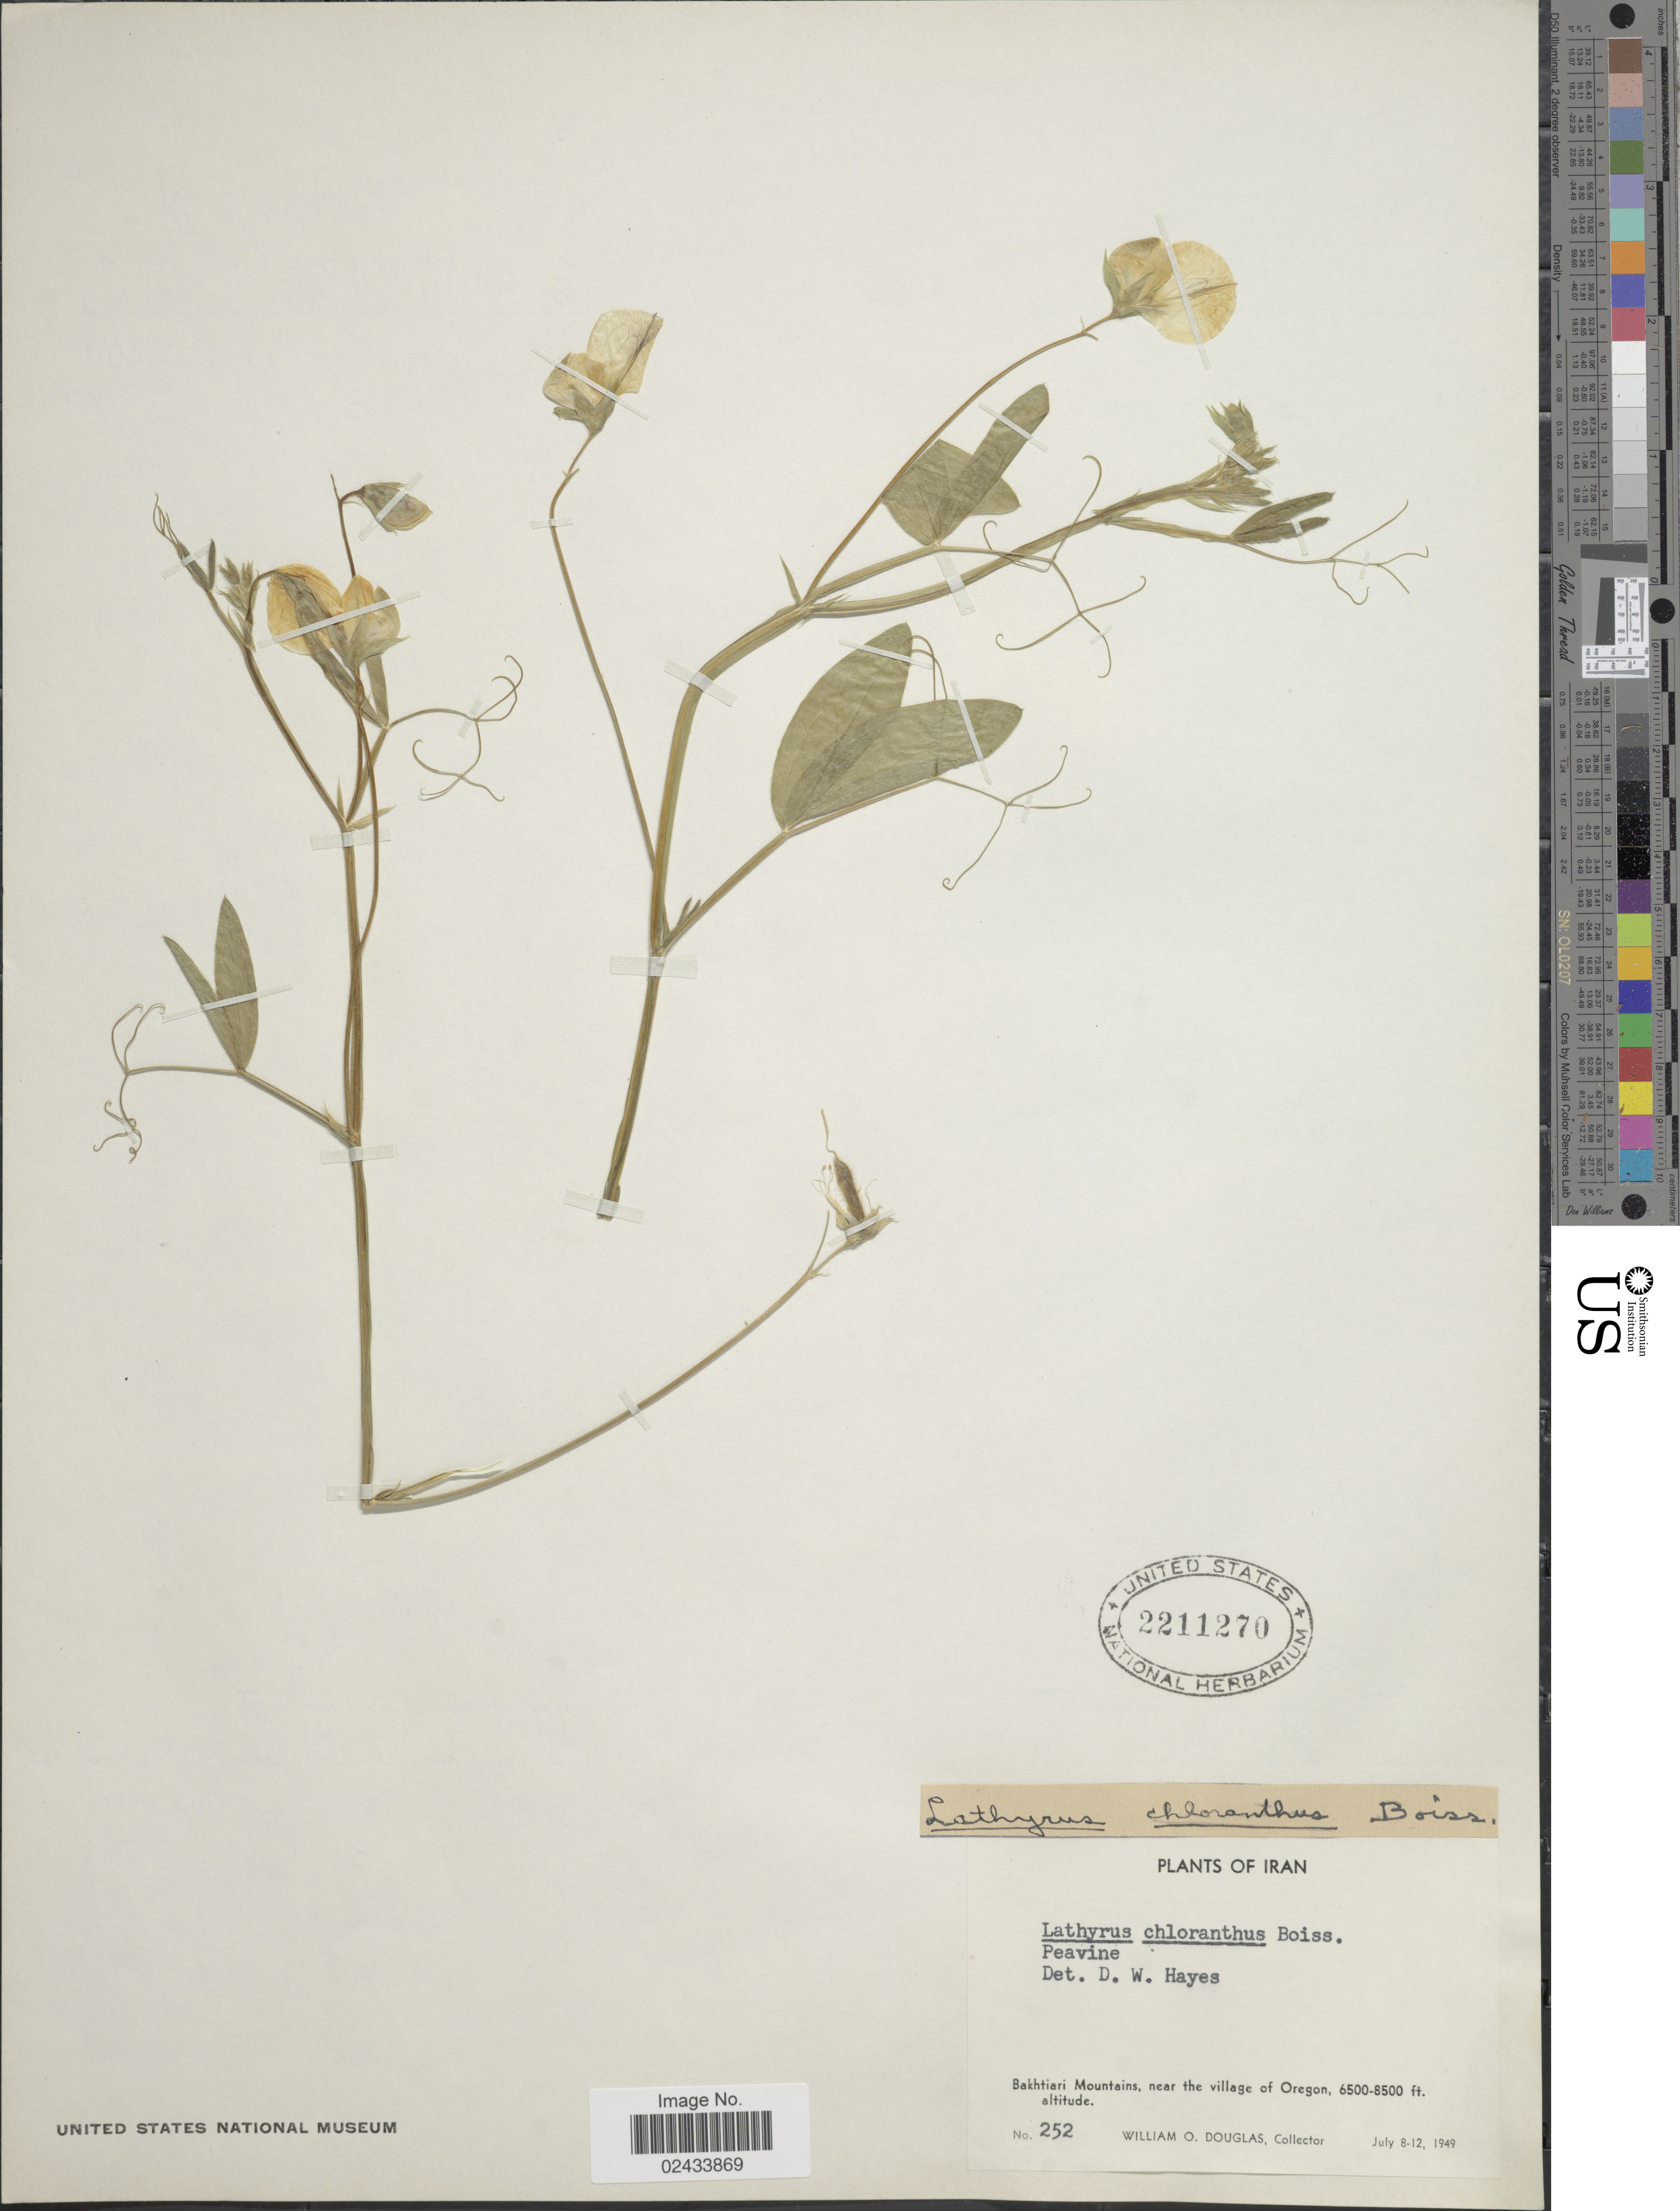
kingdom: Plantae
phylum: Tracheophyta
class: Magnoliopsida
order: Fabales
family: Fabaceae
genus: Lathyrus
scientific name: Lathyrus chloranthus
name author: Boiss. & Balansa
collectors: W. Douglas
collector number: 252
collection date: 1949-07-08/1949-07-12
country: Iran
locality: Bakhtiari Mountains, near the village of Oregon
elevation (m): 1981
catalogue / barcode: US 2211270